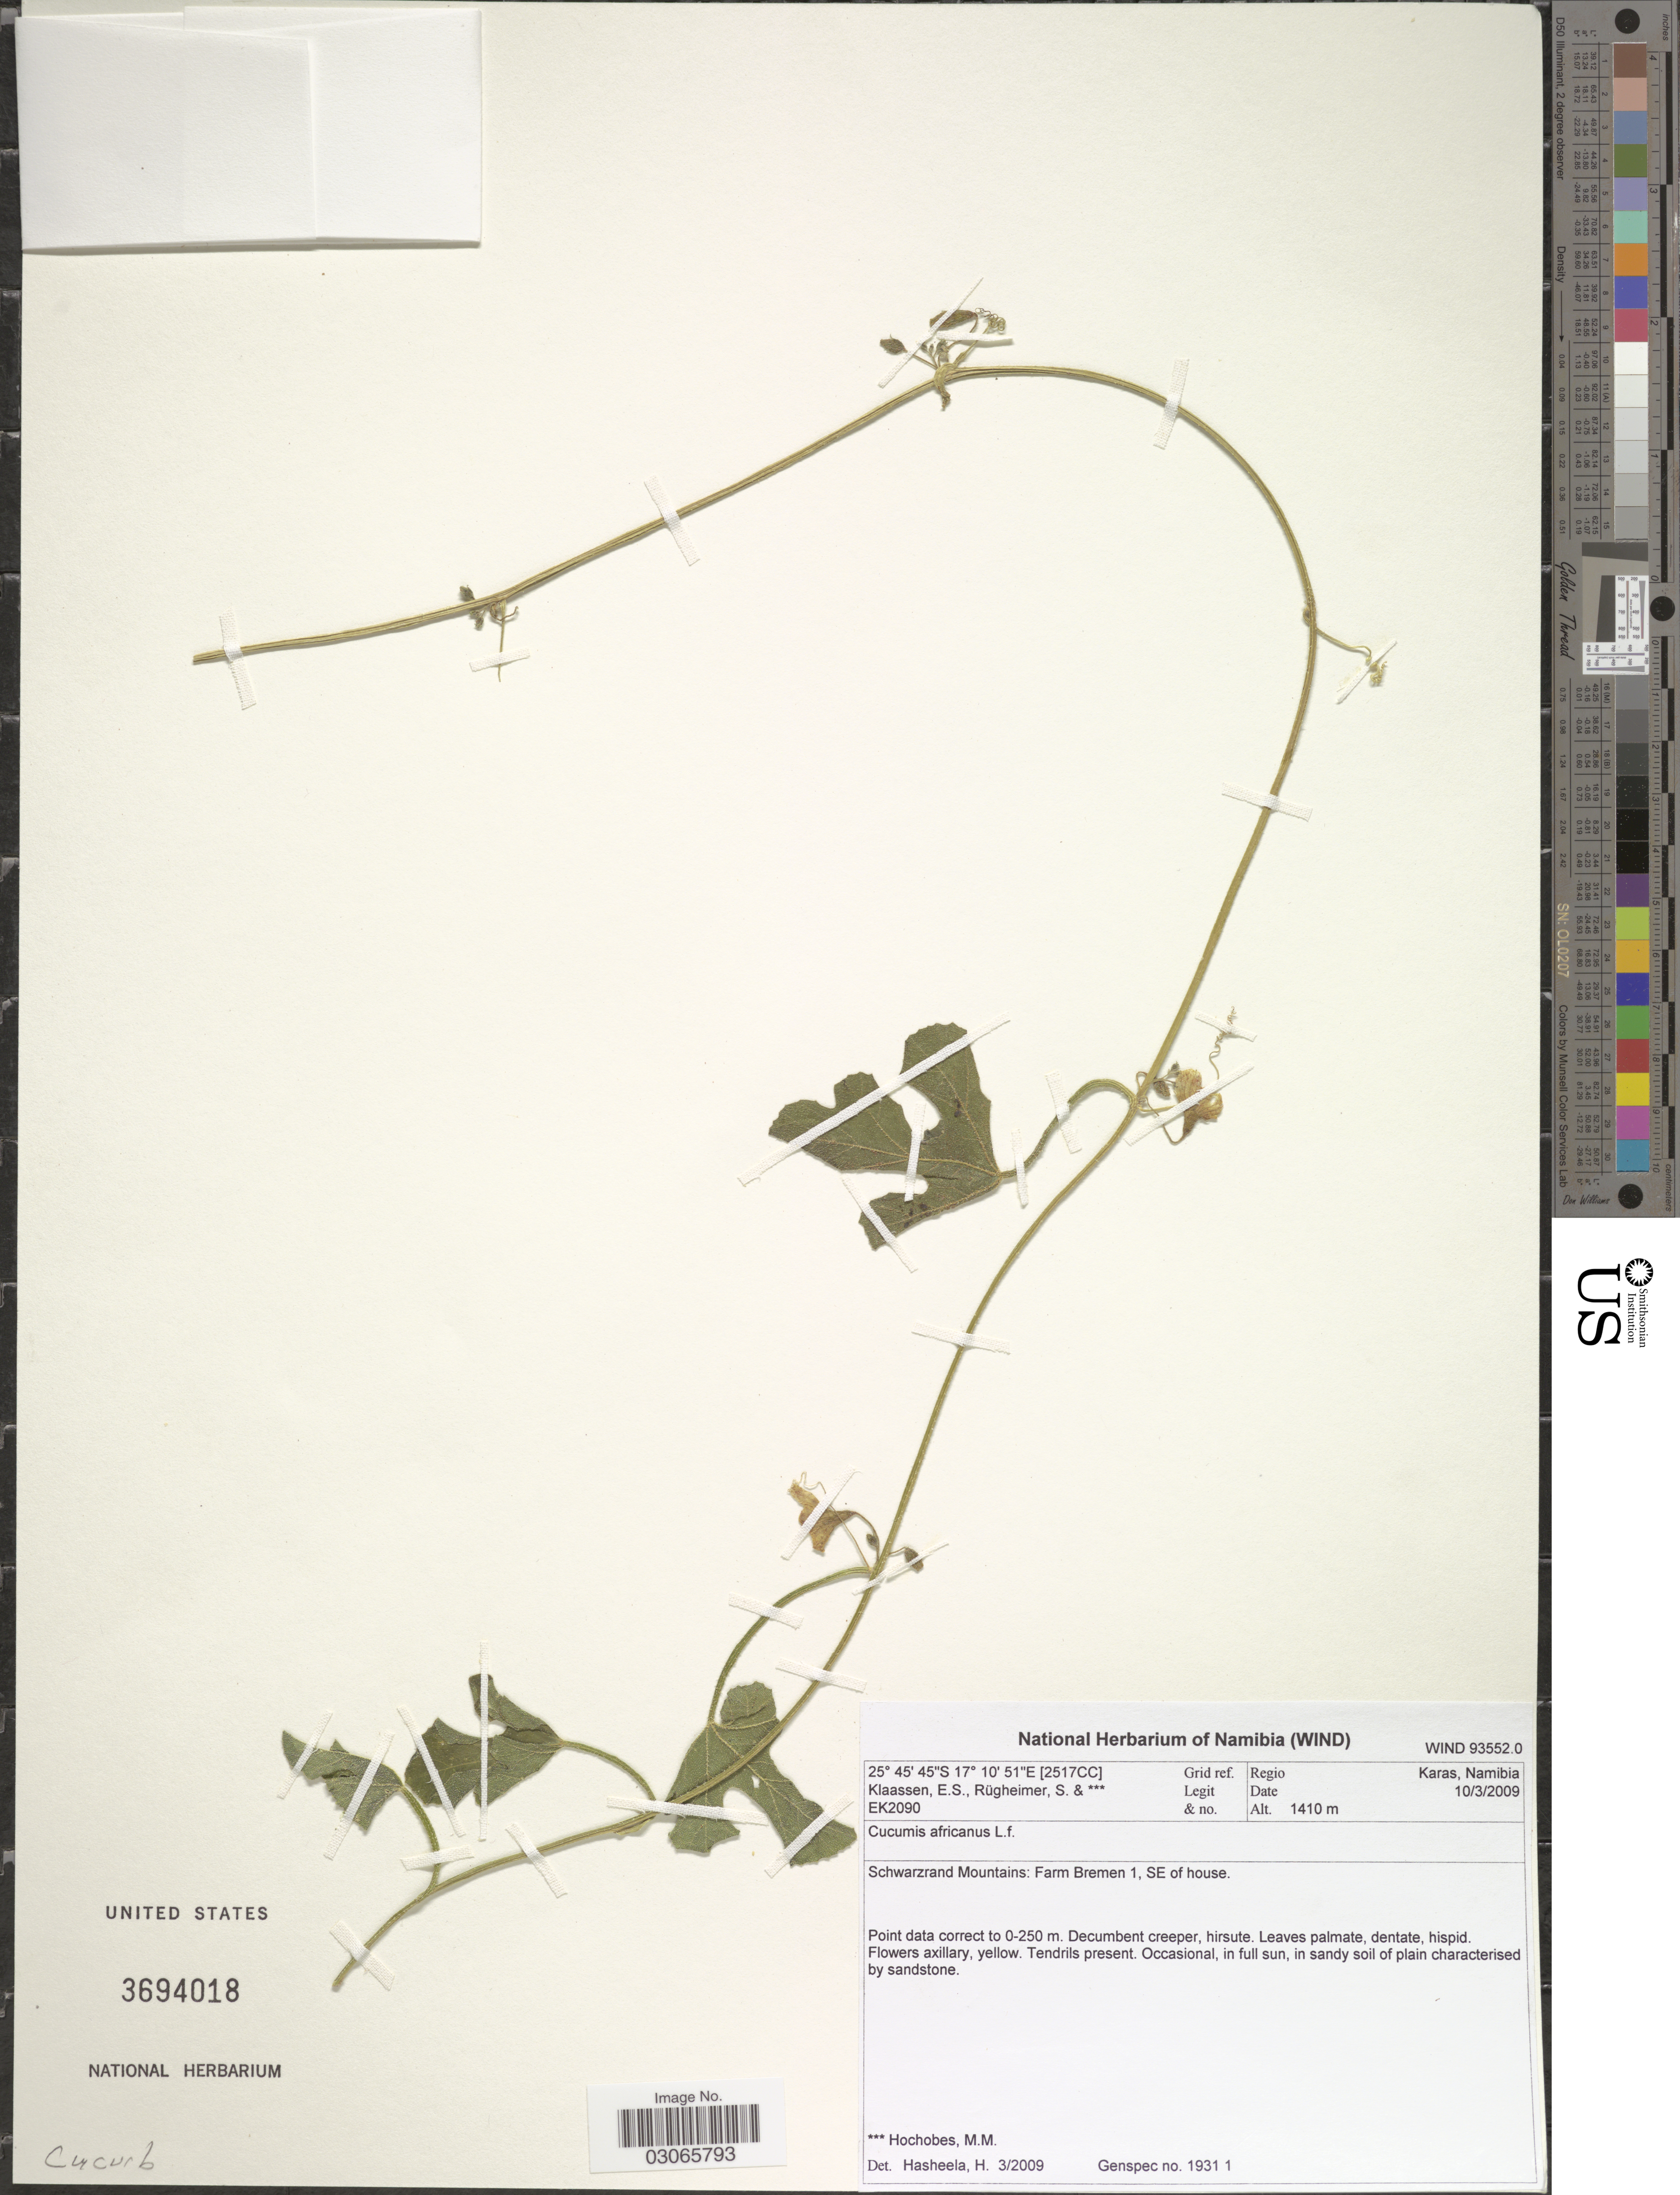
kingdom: Plantae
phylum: Tracheophyta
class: Magnoliopsida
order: Cucurbitales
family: Cucurbitaceae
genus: Cucumis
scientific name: Cucumis africanus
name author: L. f.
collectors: E. S. Klaassen & S. Rugheimer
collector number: EK2090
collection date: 2009-03-10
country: Namibia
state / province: Karas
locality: Schwarzrand Mountains: Farm Bremen 1, SE of house. Grid ref. [2517CC].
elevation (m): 1410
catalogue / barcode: US 3694018